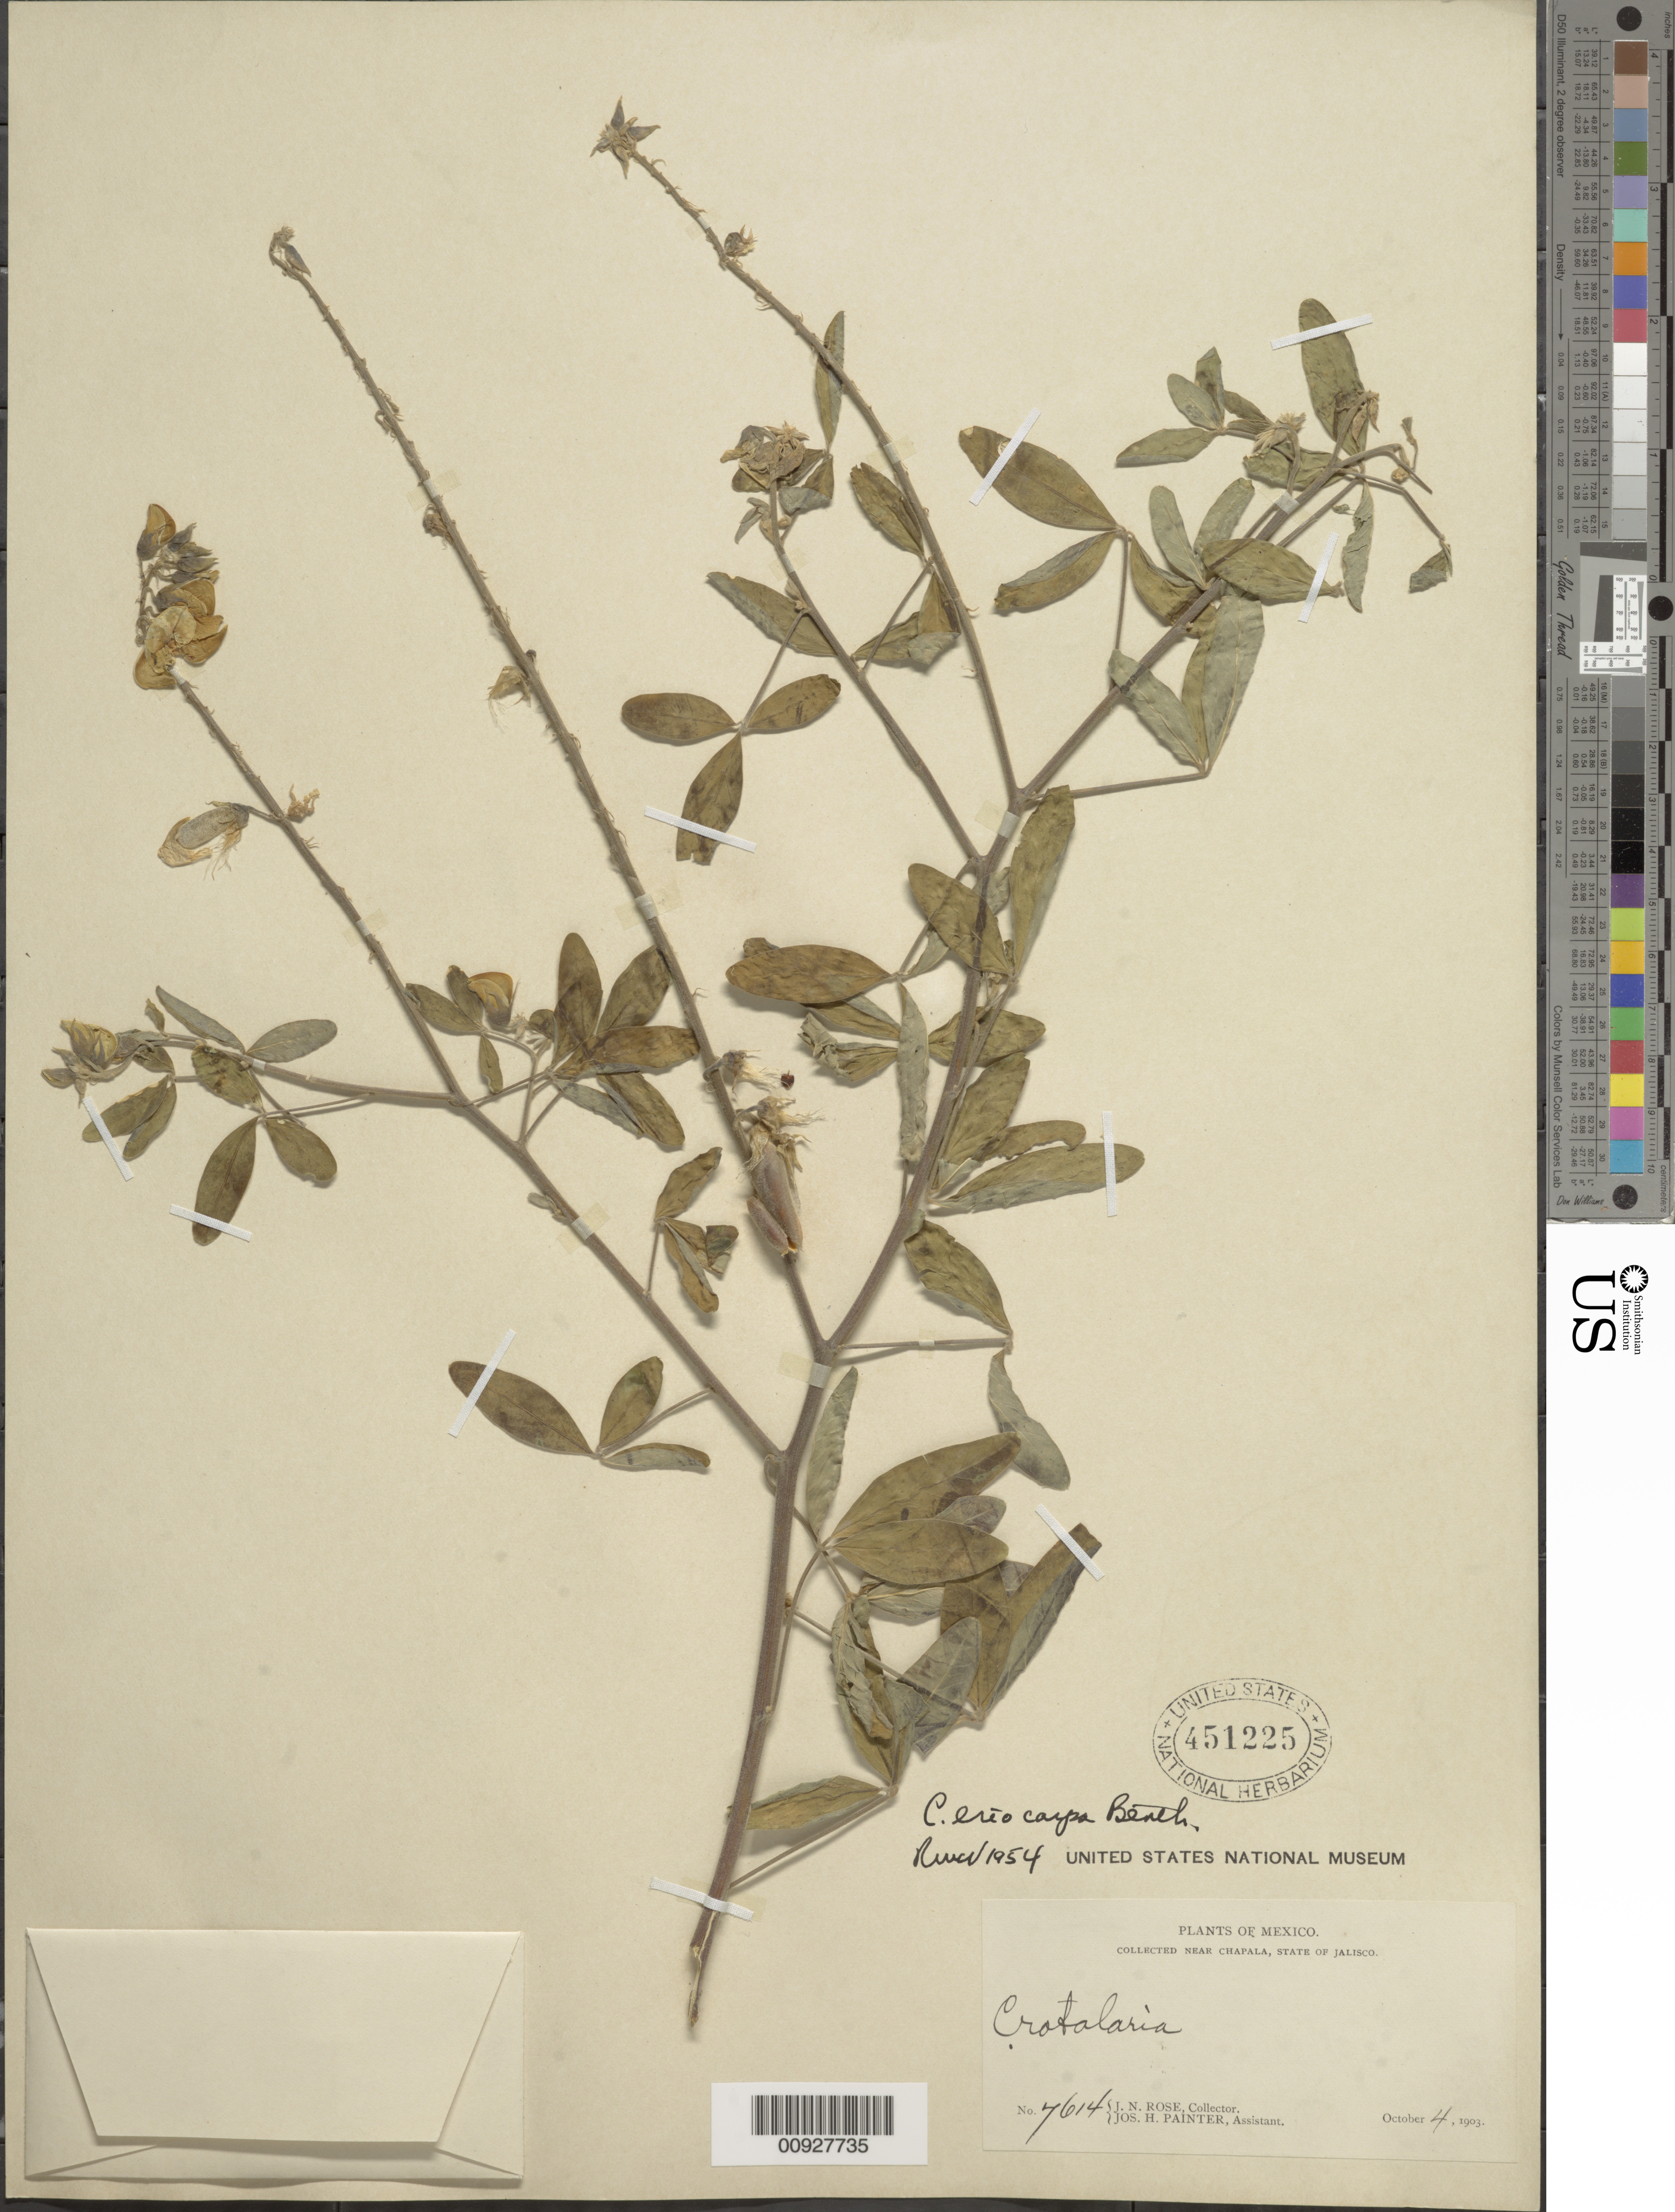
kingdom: Plantae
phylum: Tracheophyta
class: Magnoliopsida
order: Fabales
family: Fabaceae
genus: Crotalaria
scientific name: Crotalaria eriocarpa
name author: Benth.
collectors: J. N. Rose & J. H. Painter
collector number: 7614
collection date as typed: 04 Oct 1903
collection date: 1903-10-04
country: Mexico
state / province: Jalisco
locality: Near Chapala, State of Jalisco.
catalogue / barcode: US 451225